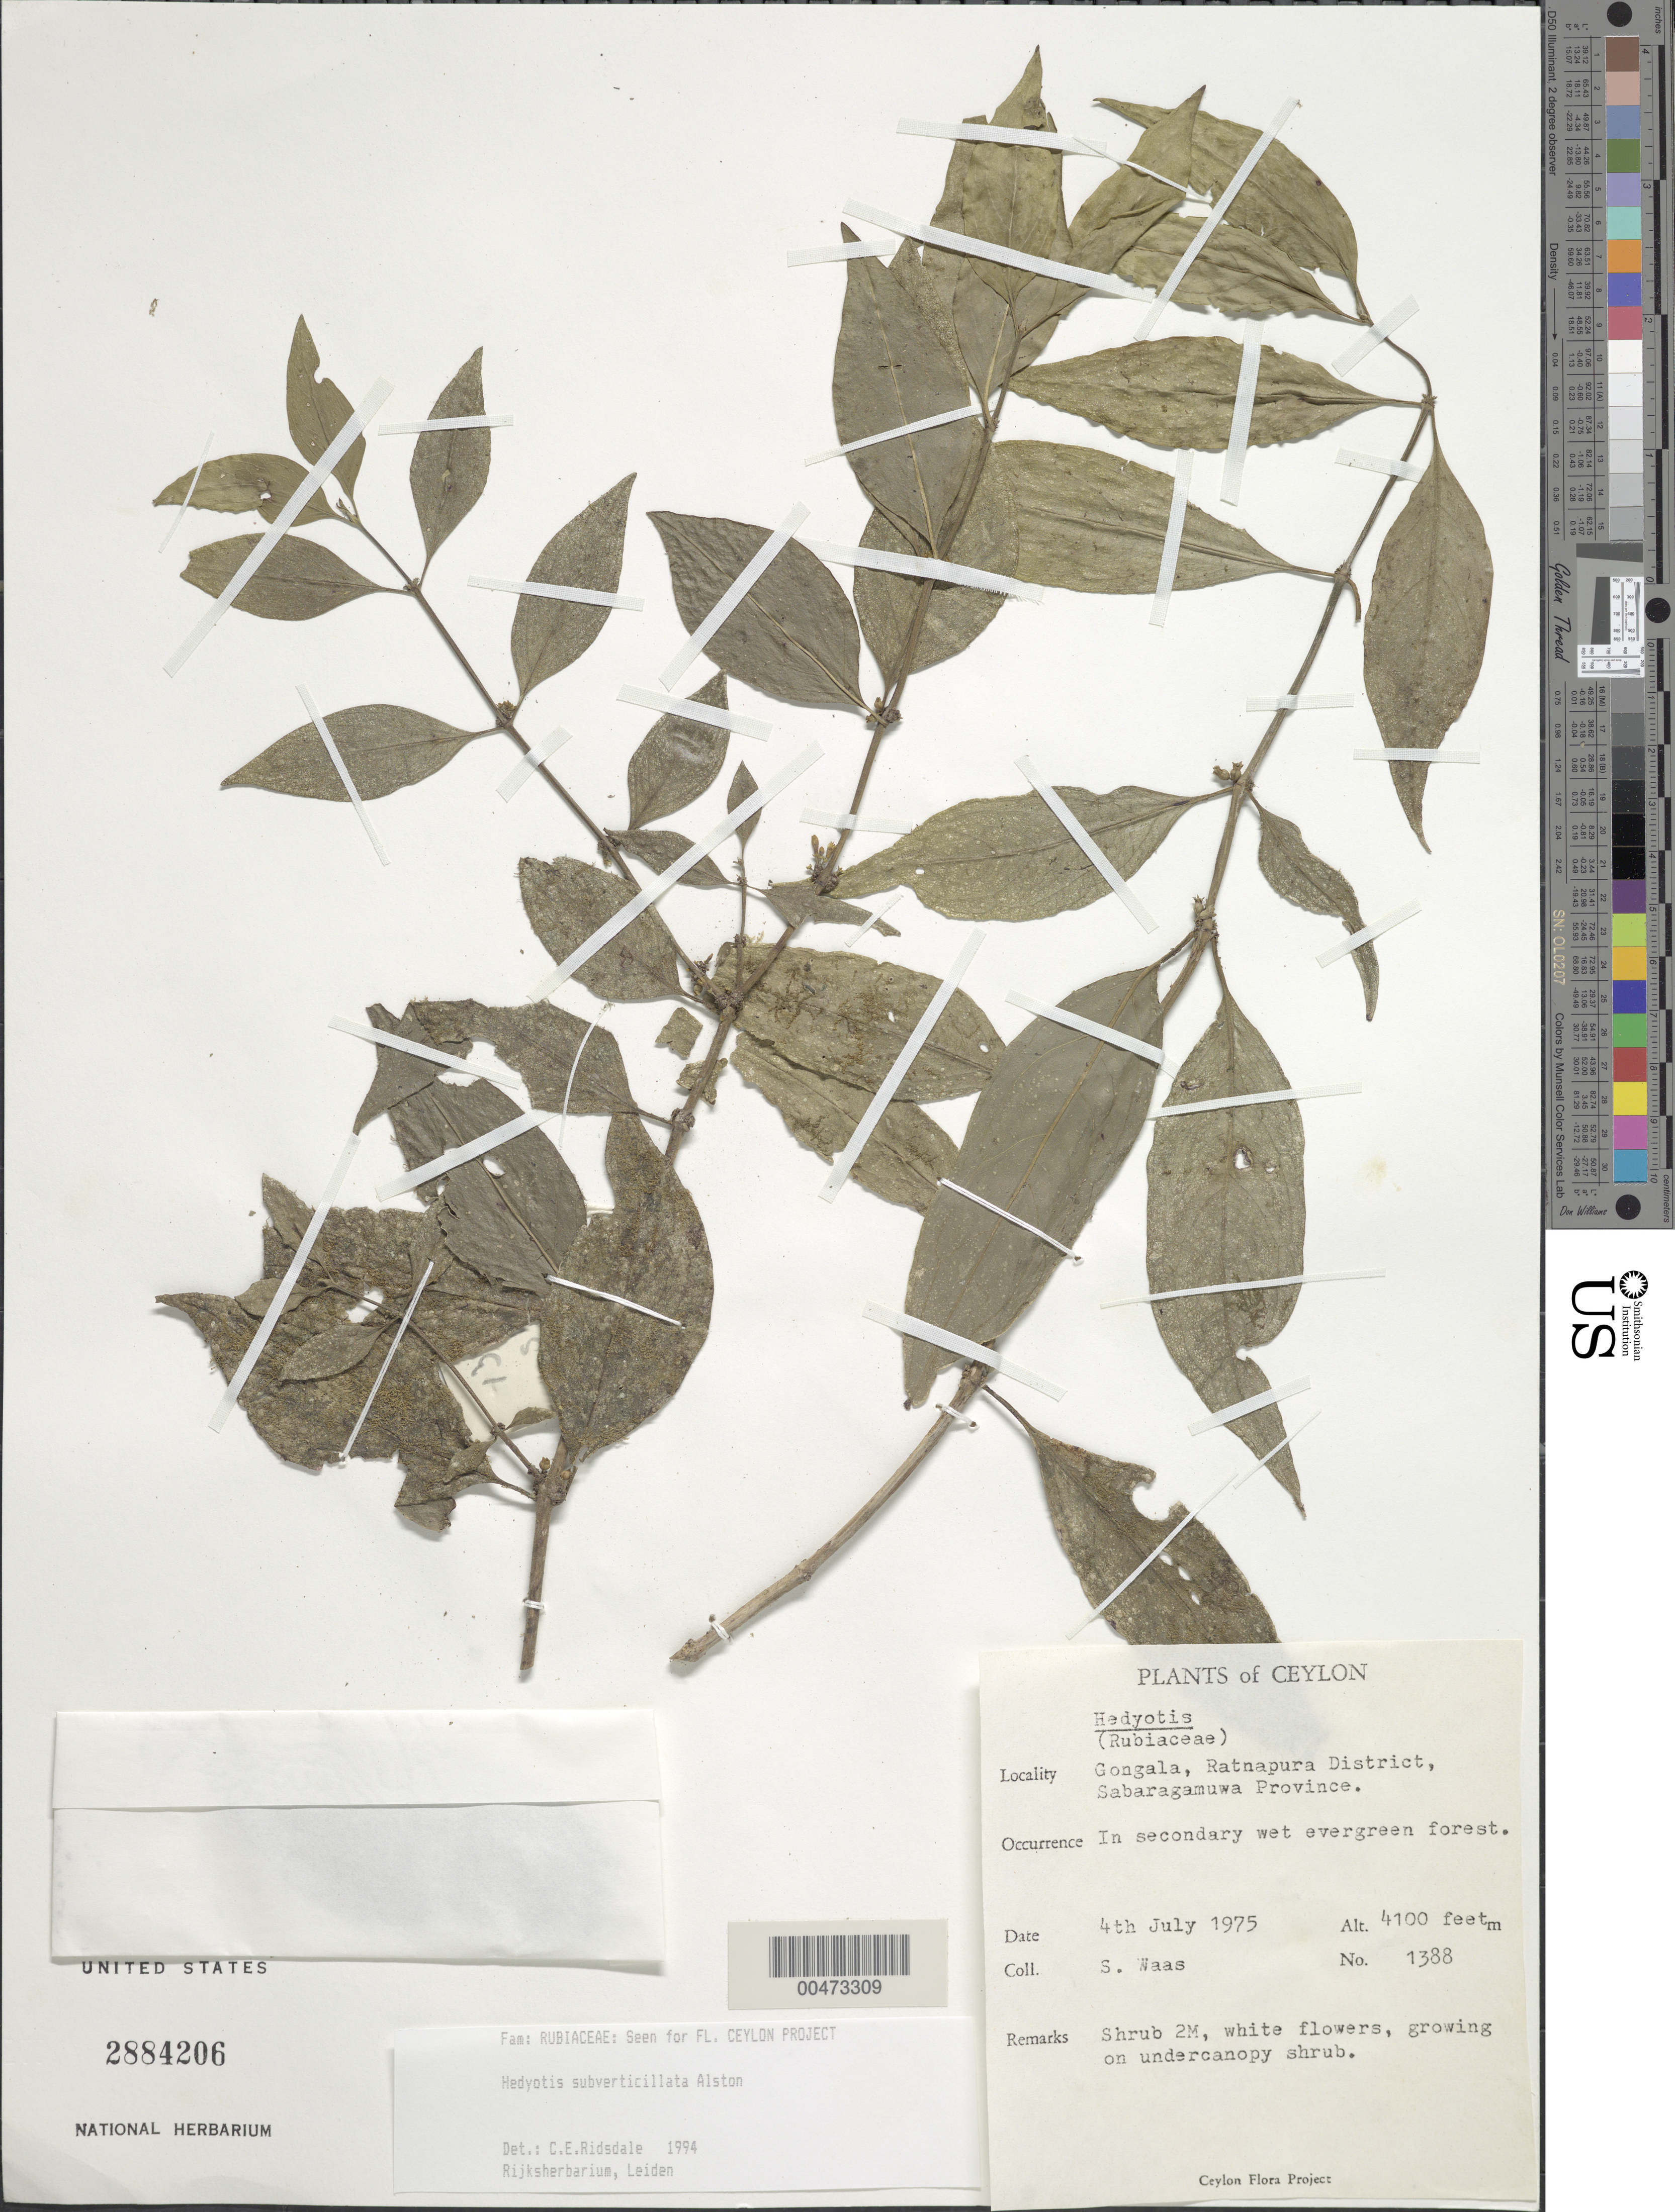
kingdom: Plantae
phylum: Tracheophyta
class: Magnoliopsida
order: Gentianales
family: Rubiaceae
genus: Hedyotis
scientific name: Hedyotis subverticillata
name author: Alston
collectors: S. Waas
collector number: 1388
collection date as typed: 04 Jul 1975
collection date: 1975-07-04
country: Sri Lanka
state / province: Sabaragamuwa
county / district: Ratnapura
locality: Gongala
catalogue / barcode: US 2884206